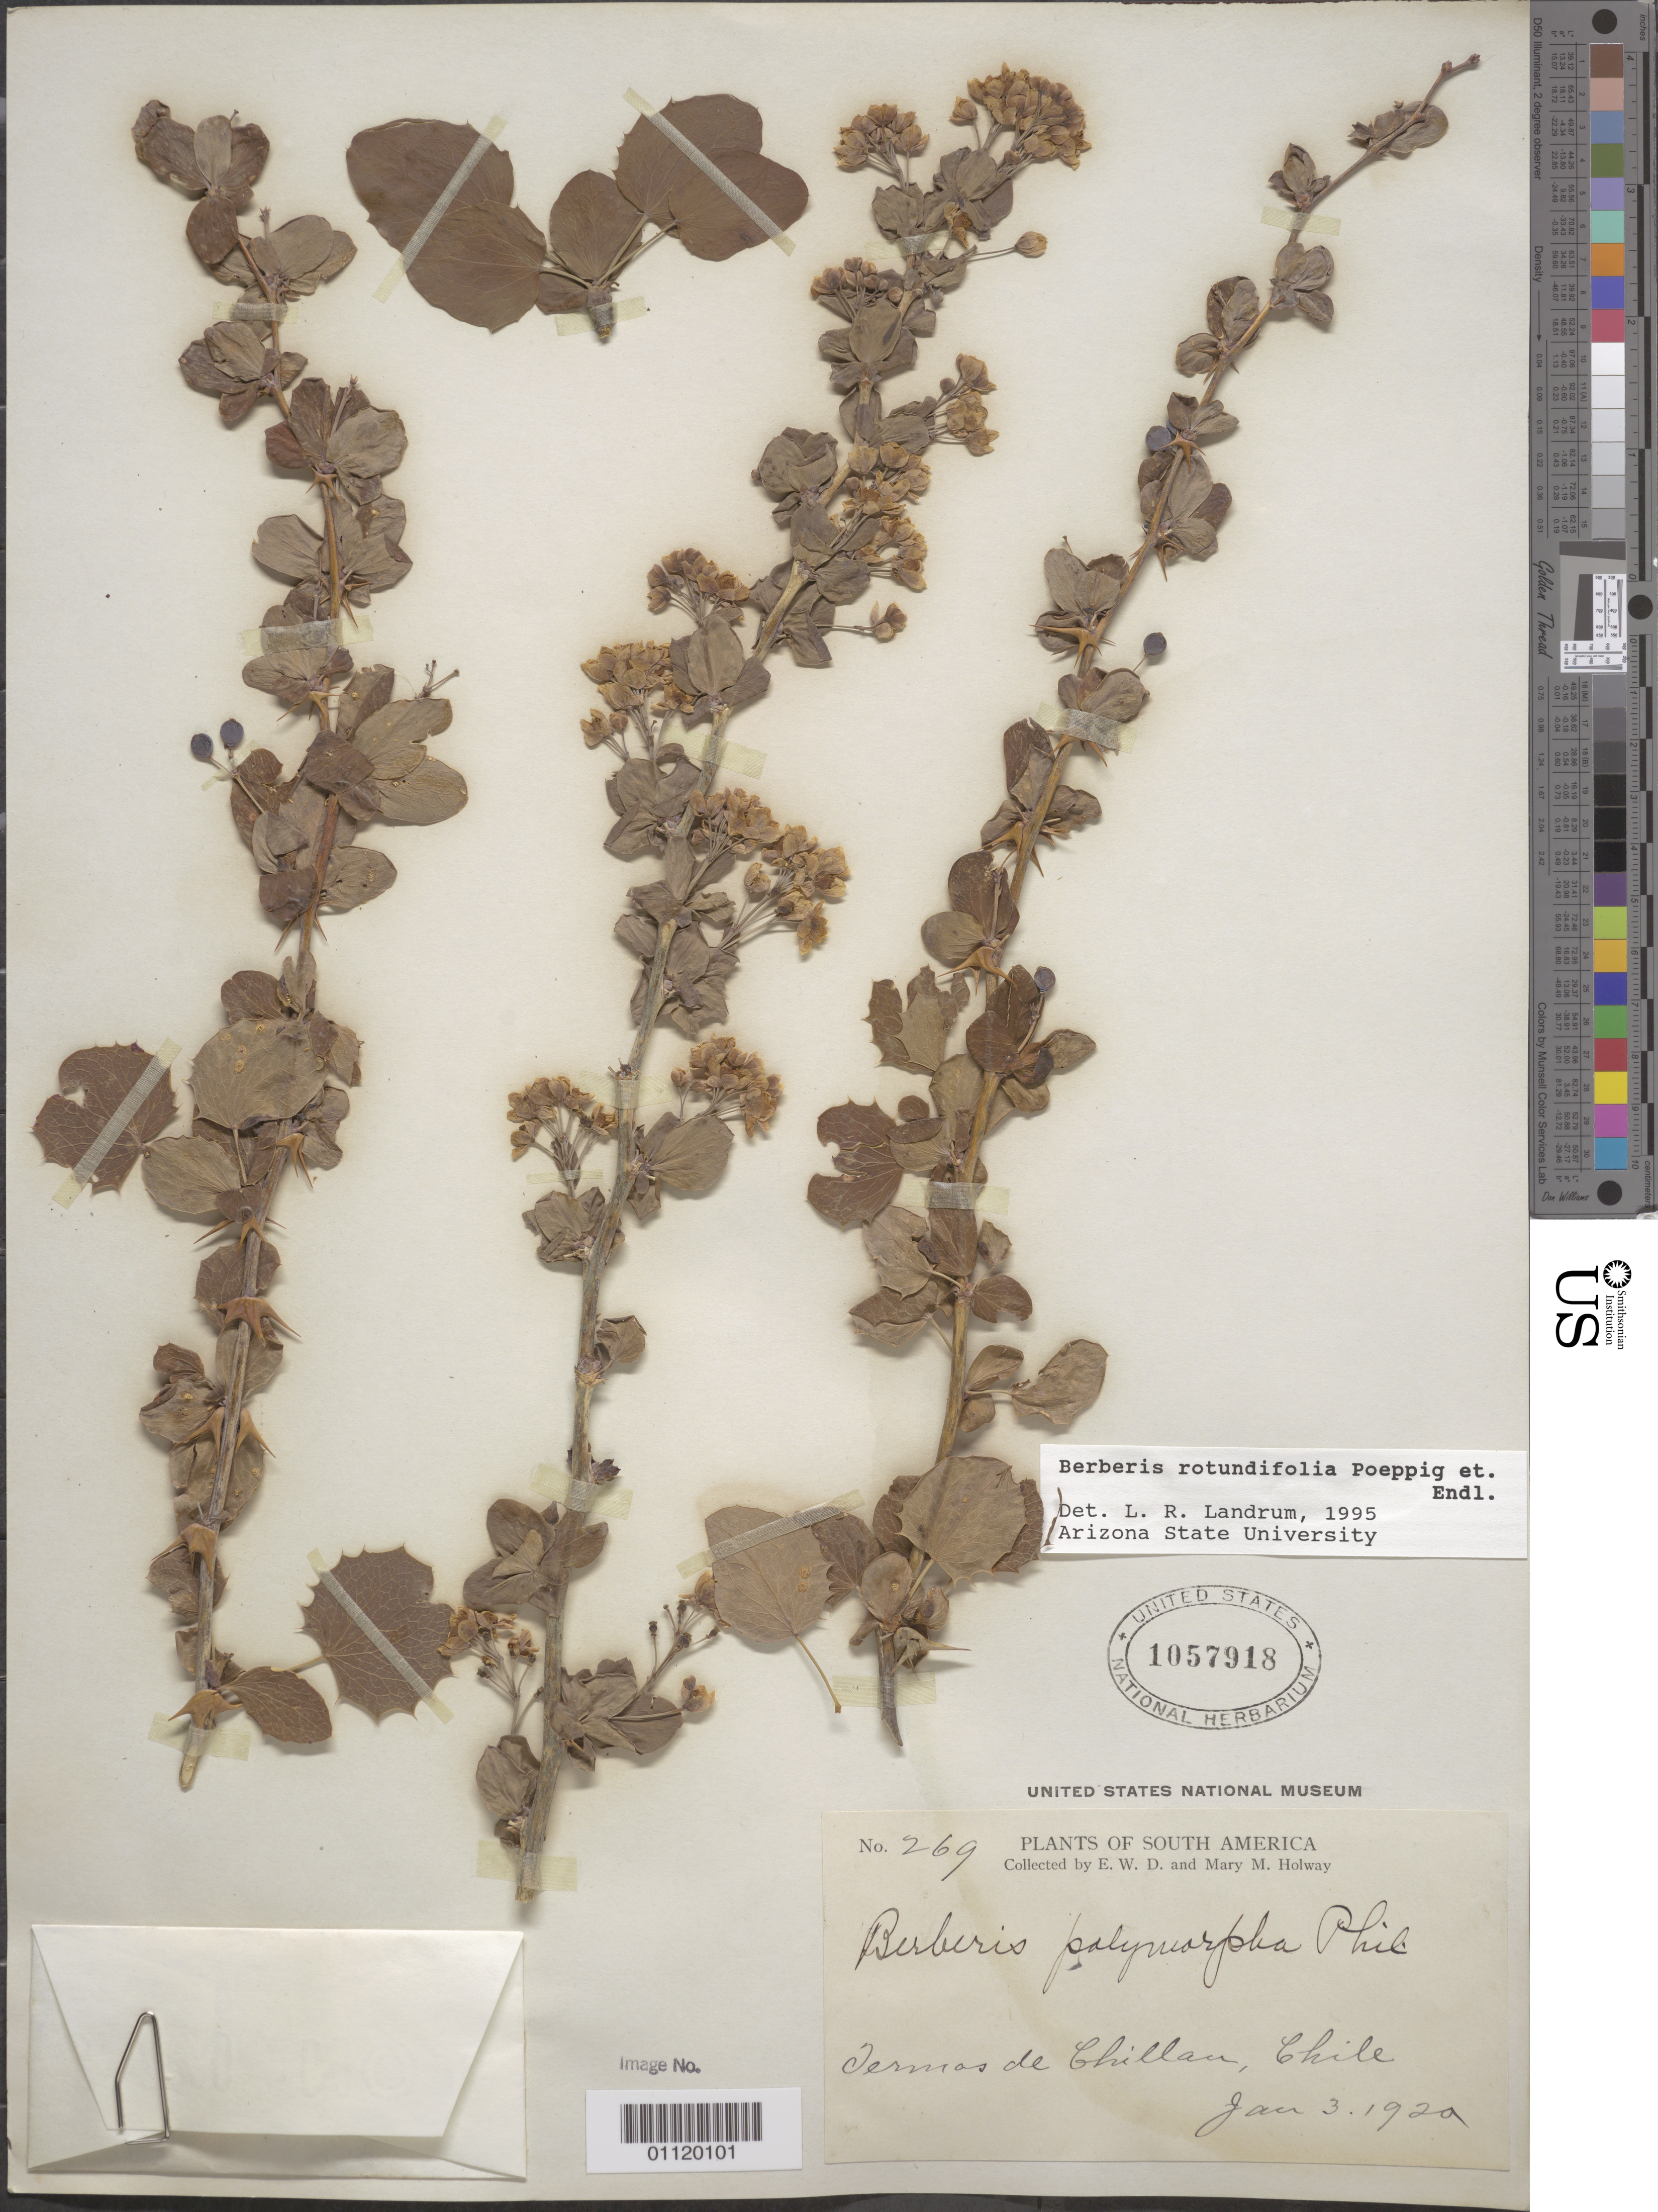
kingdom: Plantae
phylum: Tracheophyta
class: Magnoliopsida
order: Ranunculales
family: Berberidaceae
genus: Berberis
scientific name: Berberis rotundifolia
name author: Poepp. & Endl.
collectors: E. W. D. Holway & M. M. Holway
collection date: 1920-01-03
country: Chile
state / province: Bio-Bío (VIII)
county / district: Ñuble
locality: Termos de Chillan.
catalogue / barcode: US 1057918